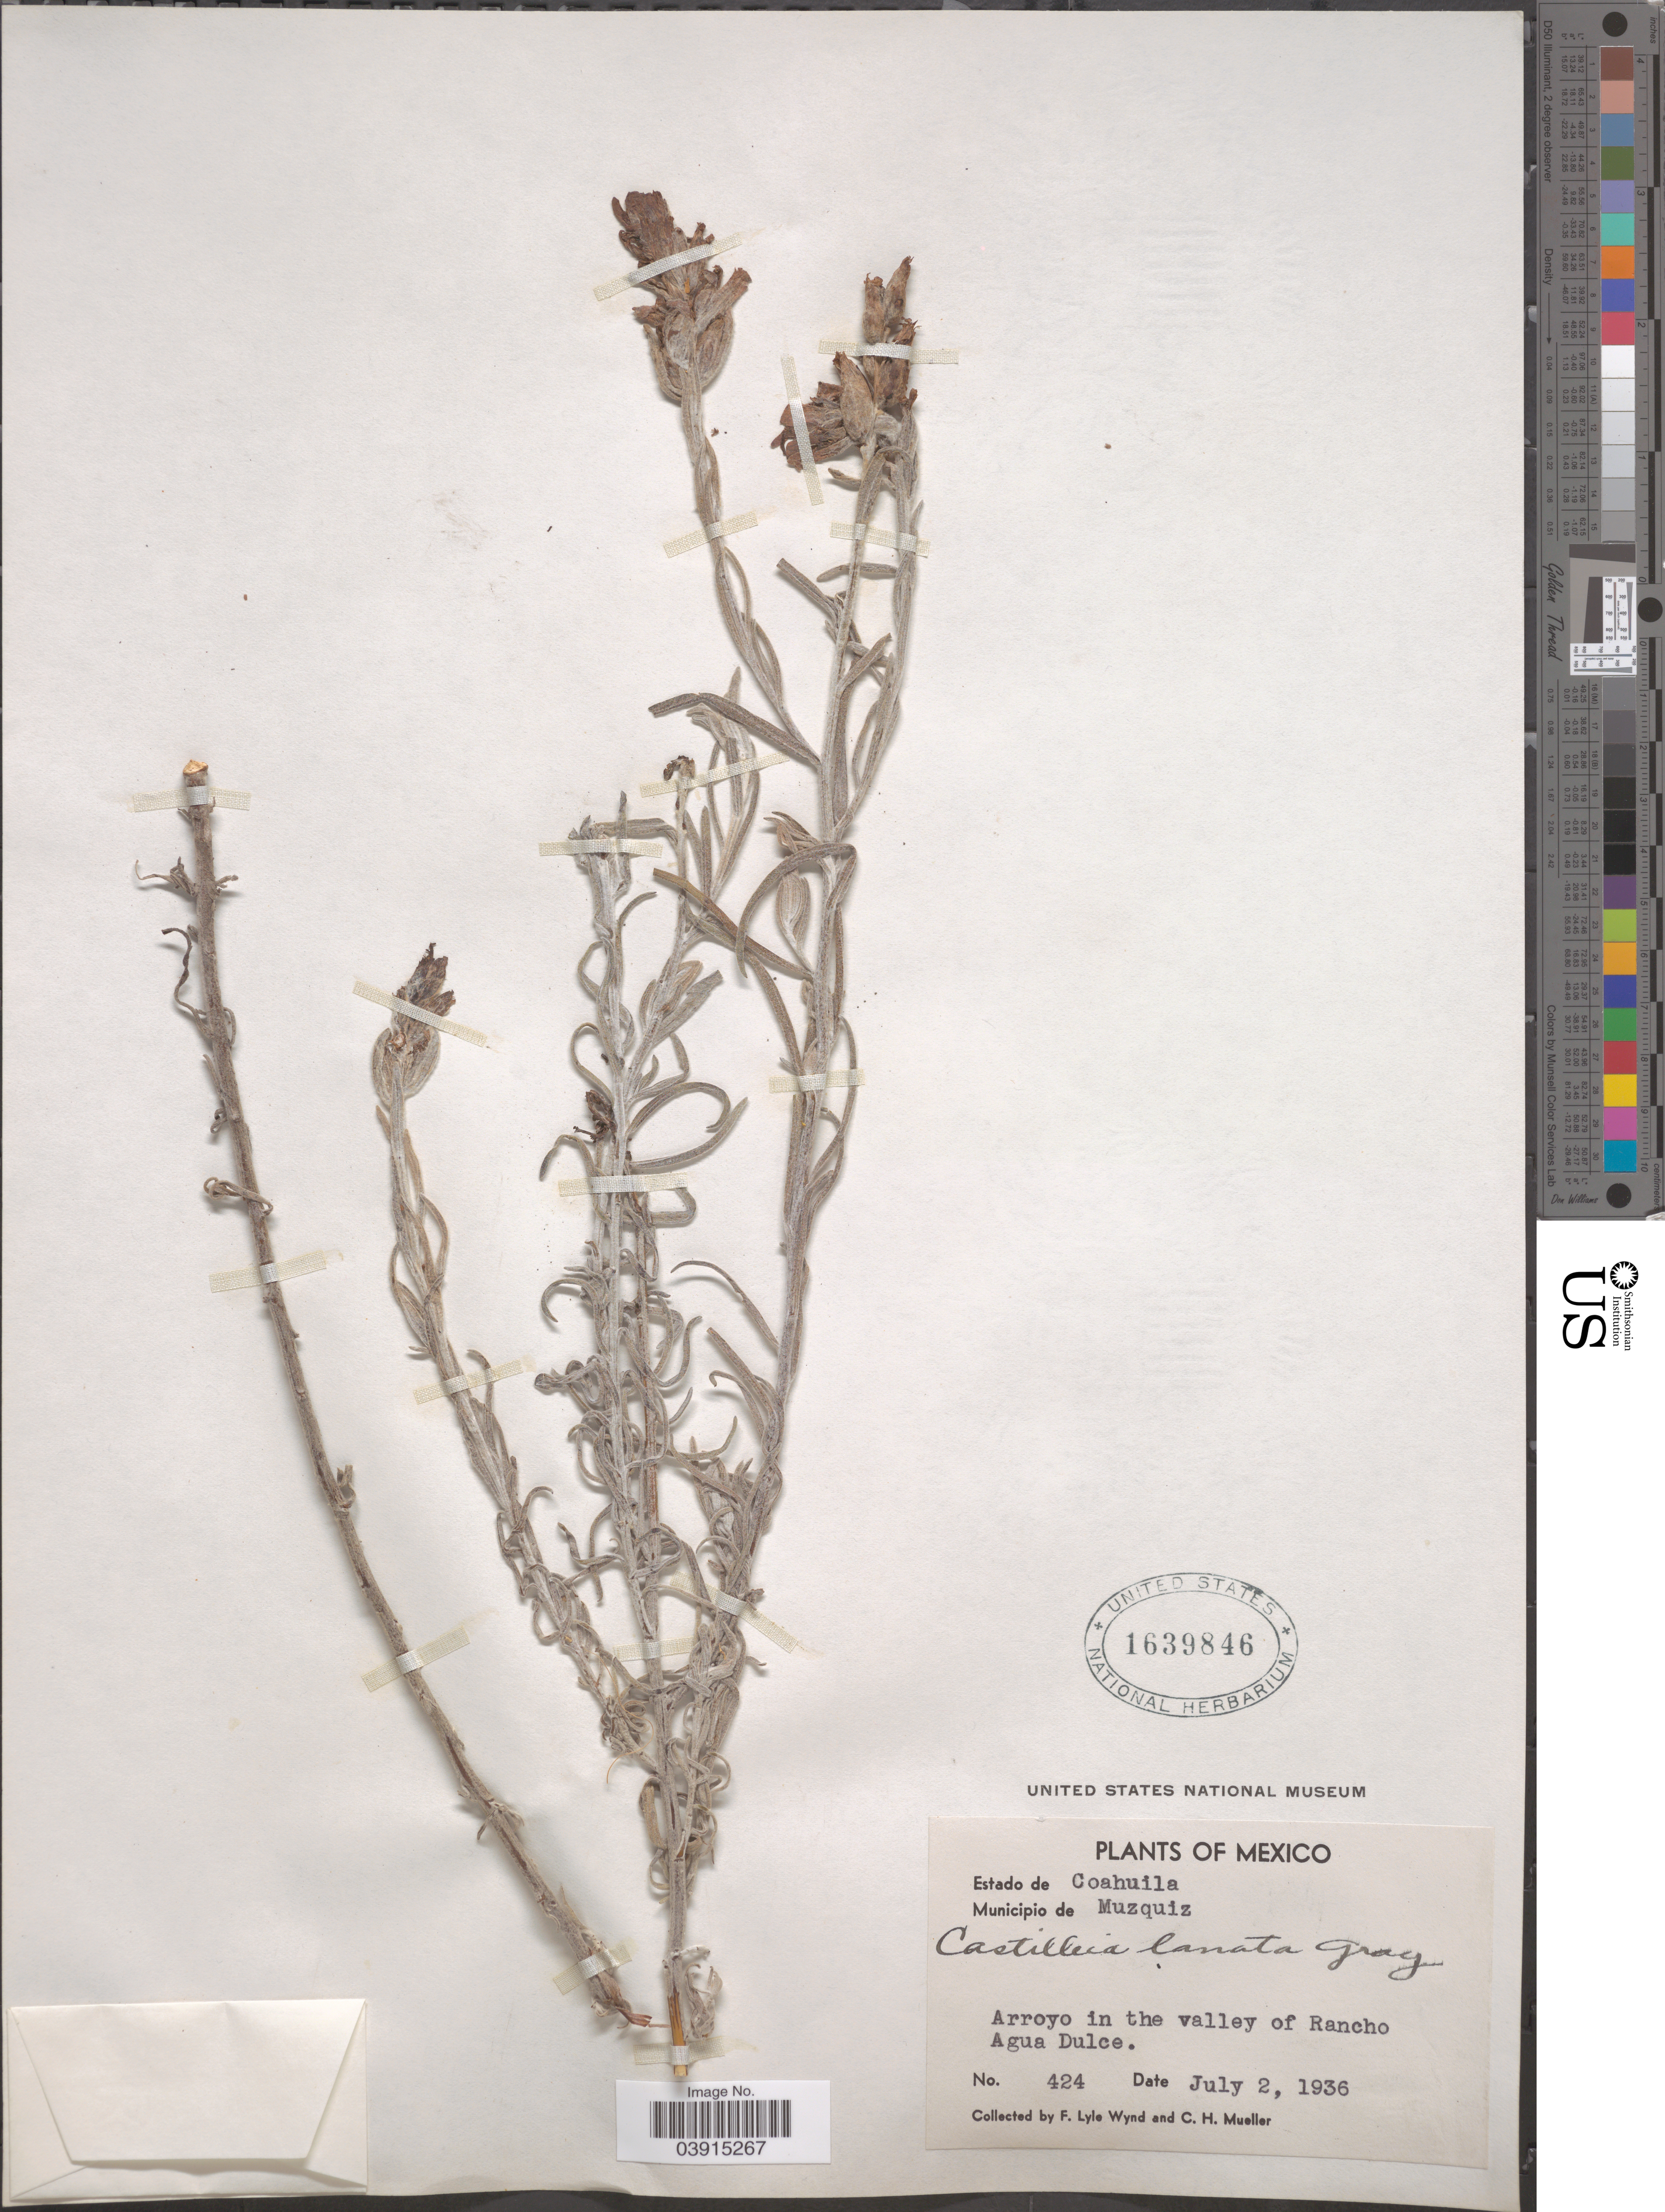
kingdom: Plantae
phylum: Tracheophyta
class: Magnoliopsida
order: Lamiales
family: Orobanchaceae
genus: Castilleja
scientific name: Castilleja lanata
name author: A. Gray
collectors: F. L. Wynd & C. H. Mueller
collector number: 424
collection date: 1936-07-02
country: Mexico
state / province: Coahuila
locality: Municipio de Muzquiz. Arroyo in the valley of Rancho Agua Dulce.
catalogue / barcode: US 1639846